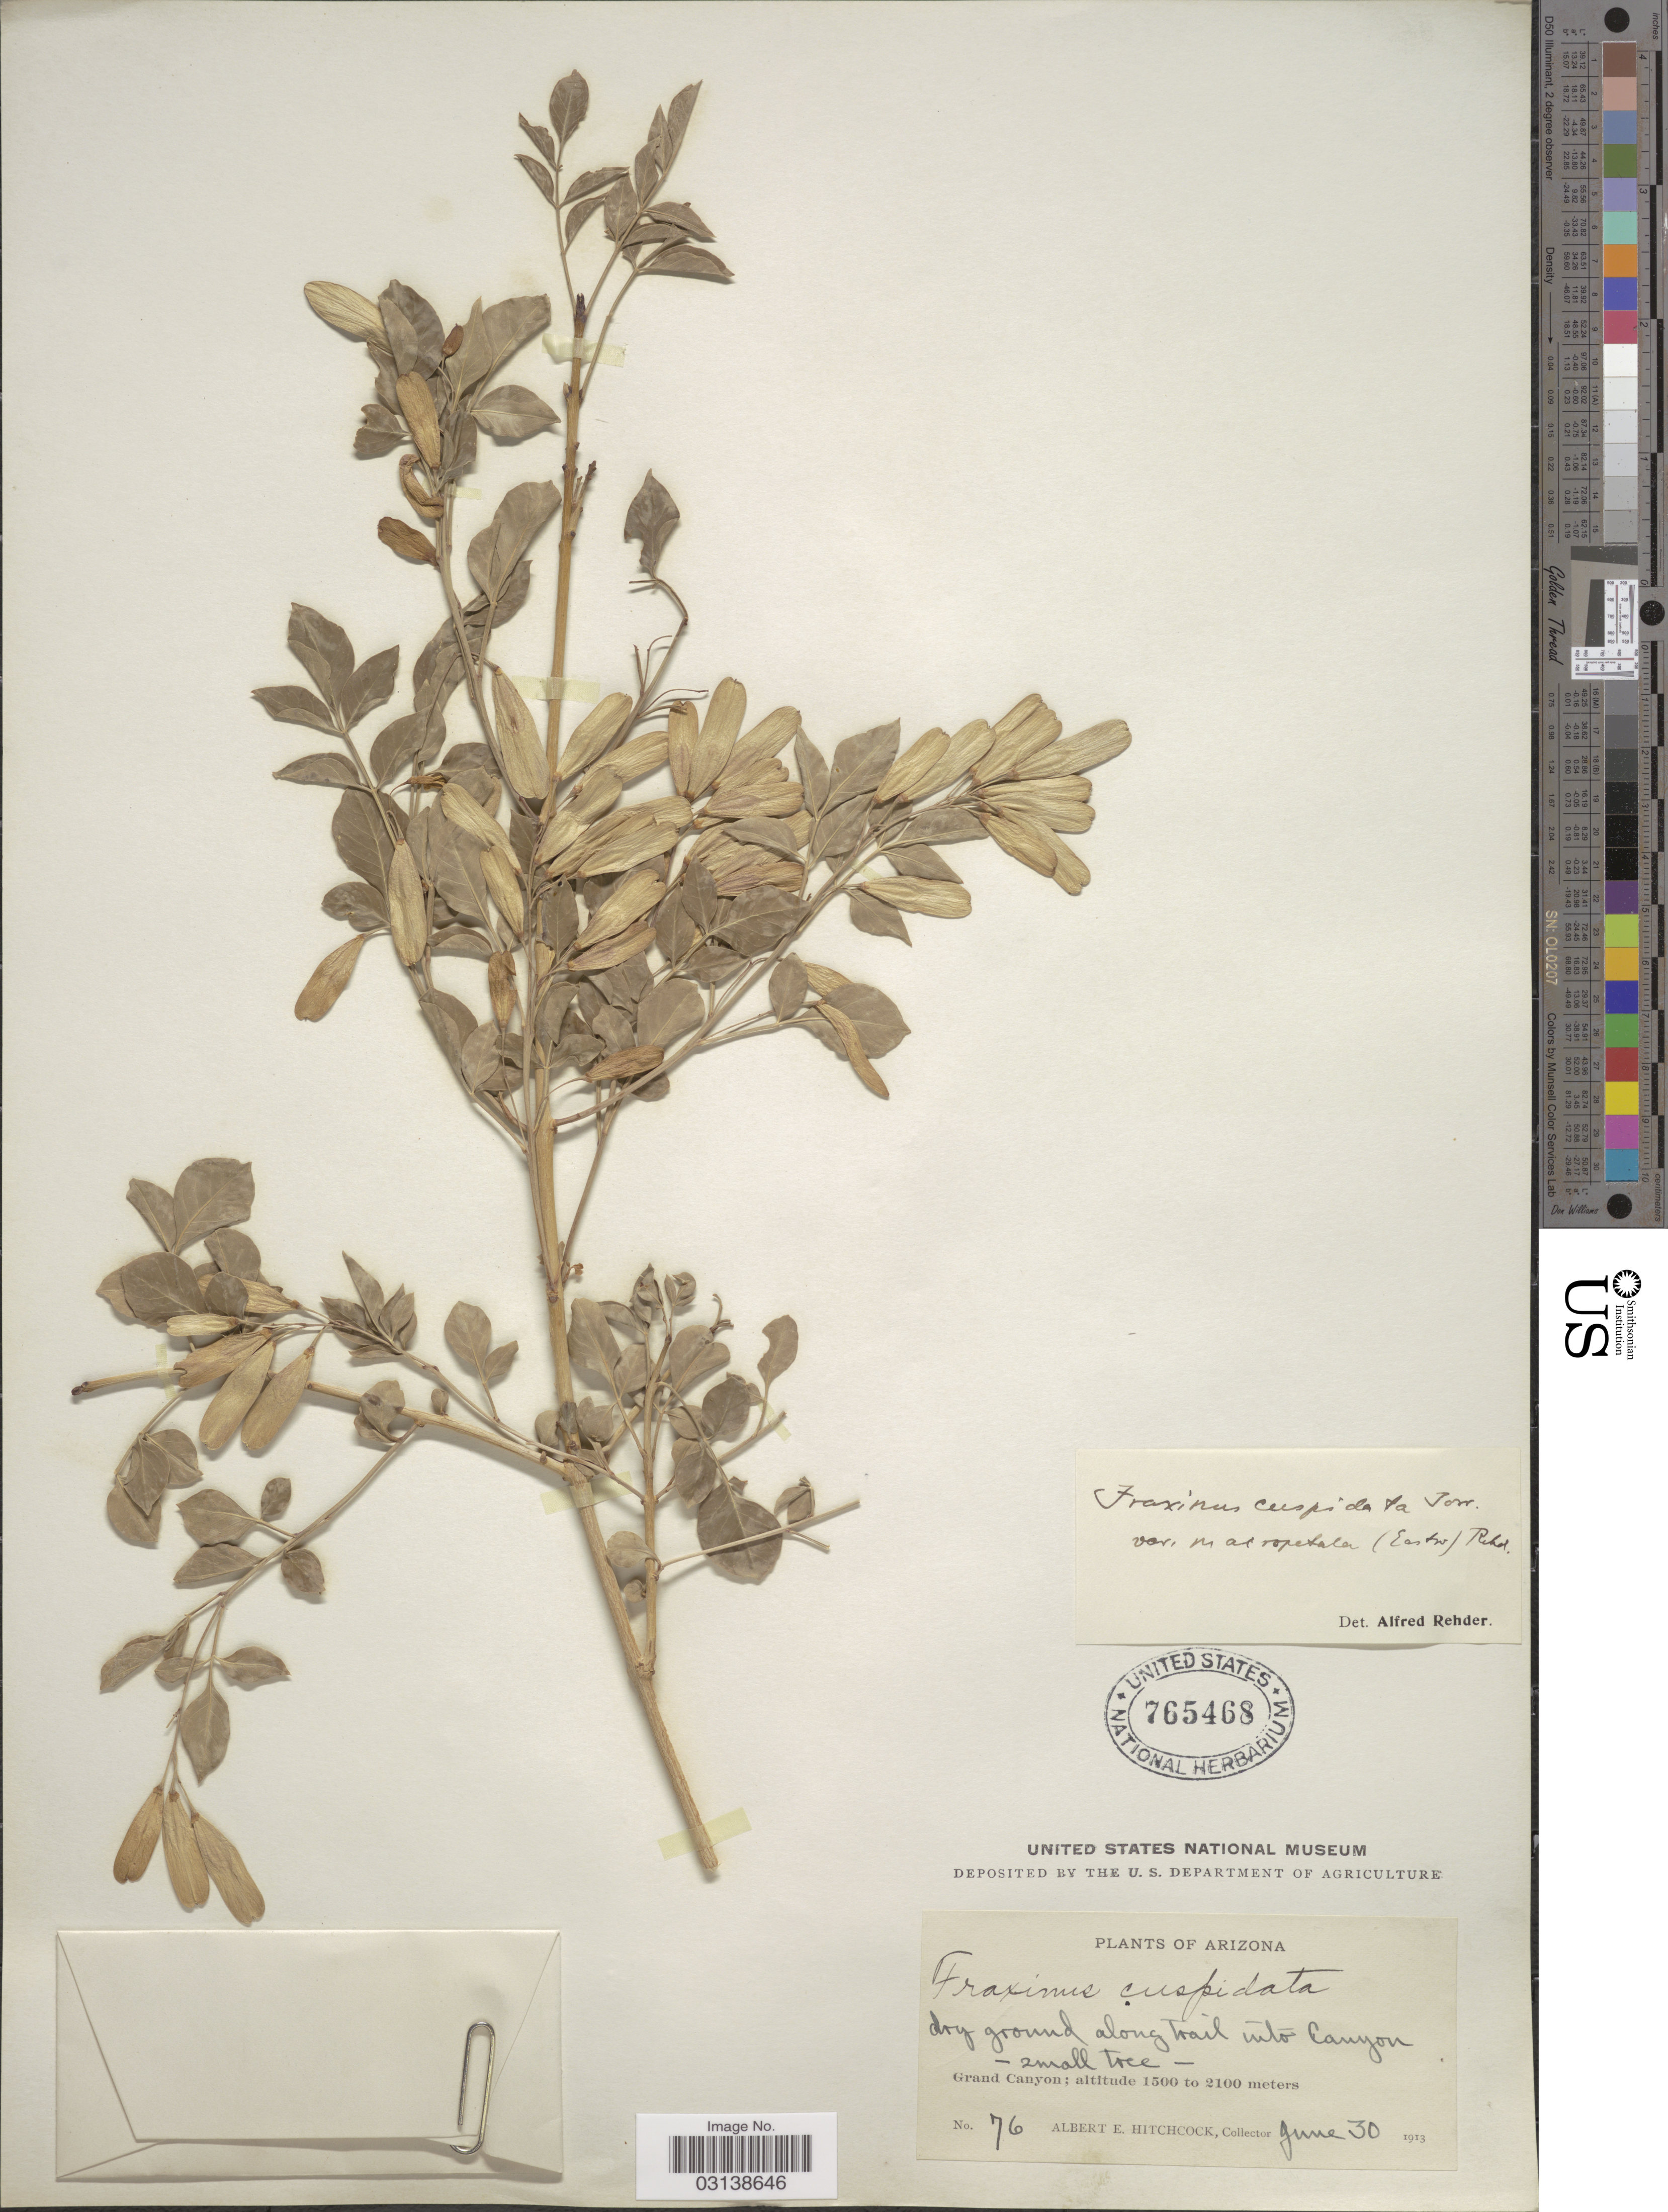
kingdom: Plantae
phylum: Tracheophyta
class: Magnoliopsida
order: Lamiales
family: Oleaceae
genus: Fraxinus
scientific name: Fraxinus cuspidata var. macropetala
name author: (Eastw.) Rehder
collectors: A. Hitchcock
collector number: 76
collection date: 1913-06-30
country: United States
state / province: Arizona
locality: Dry ground along Trail into Canyon. Grand Canyon.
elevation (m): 1500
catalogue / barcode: US 765468